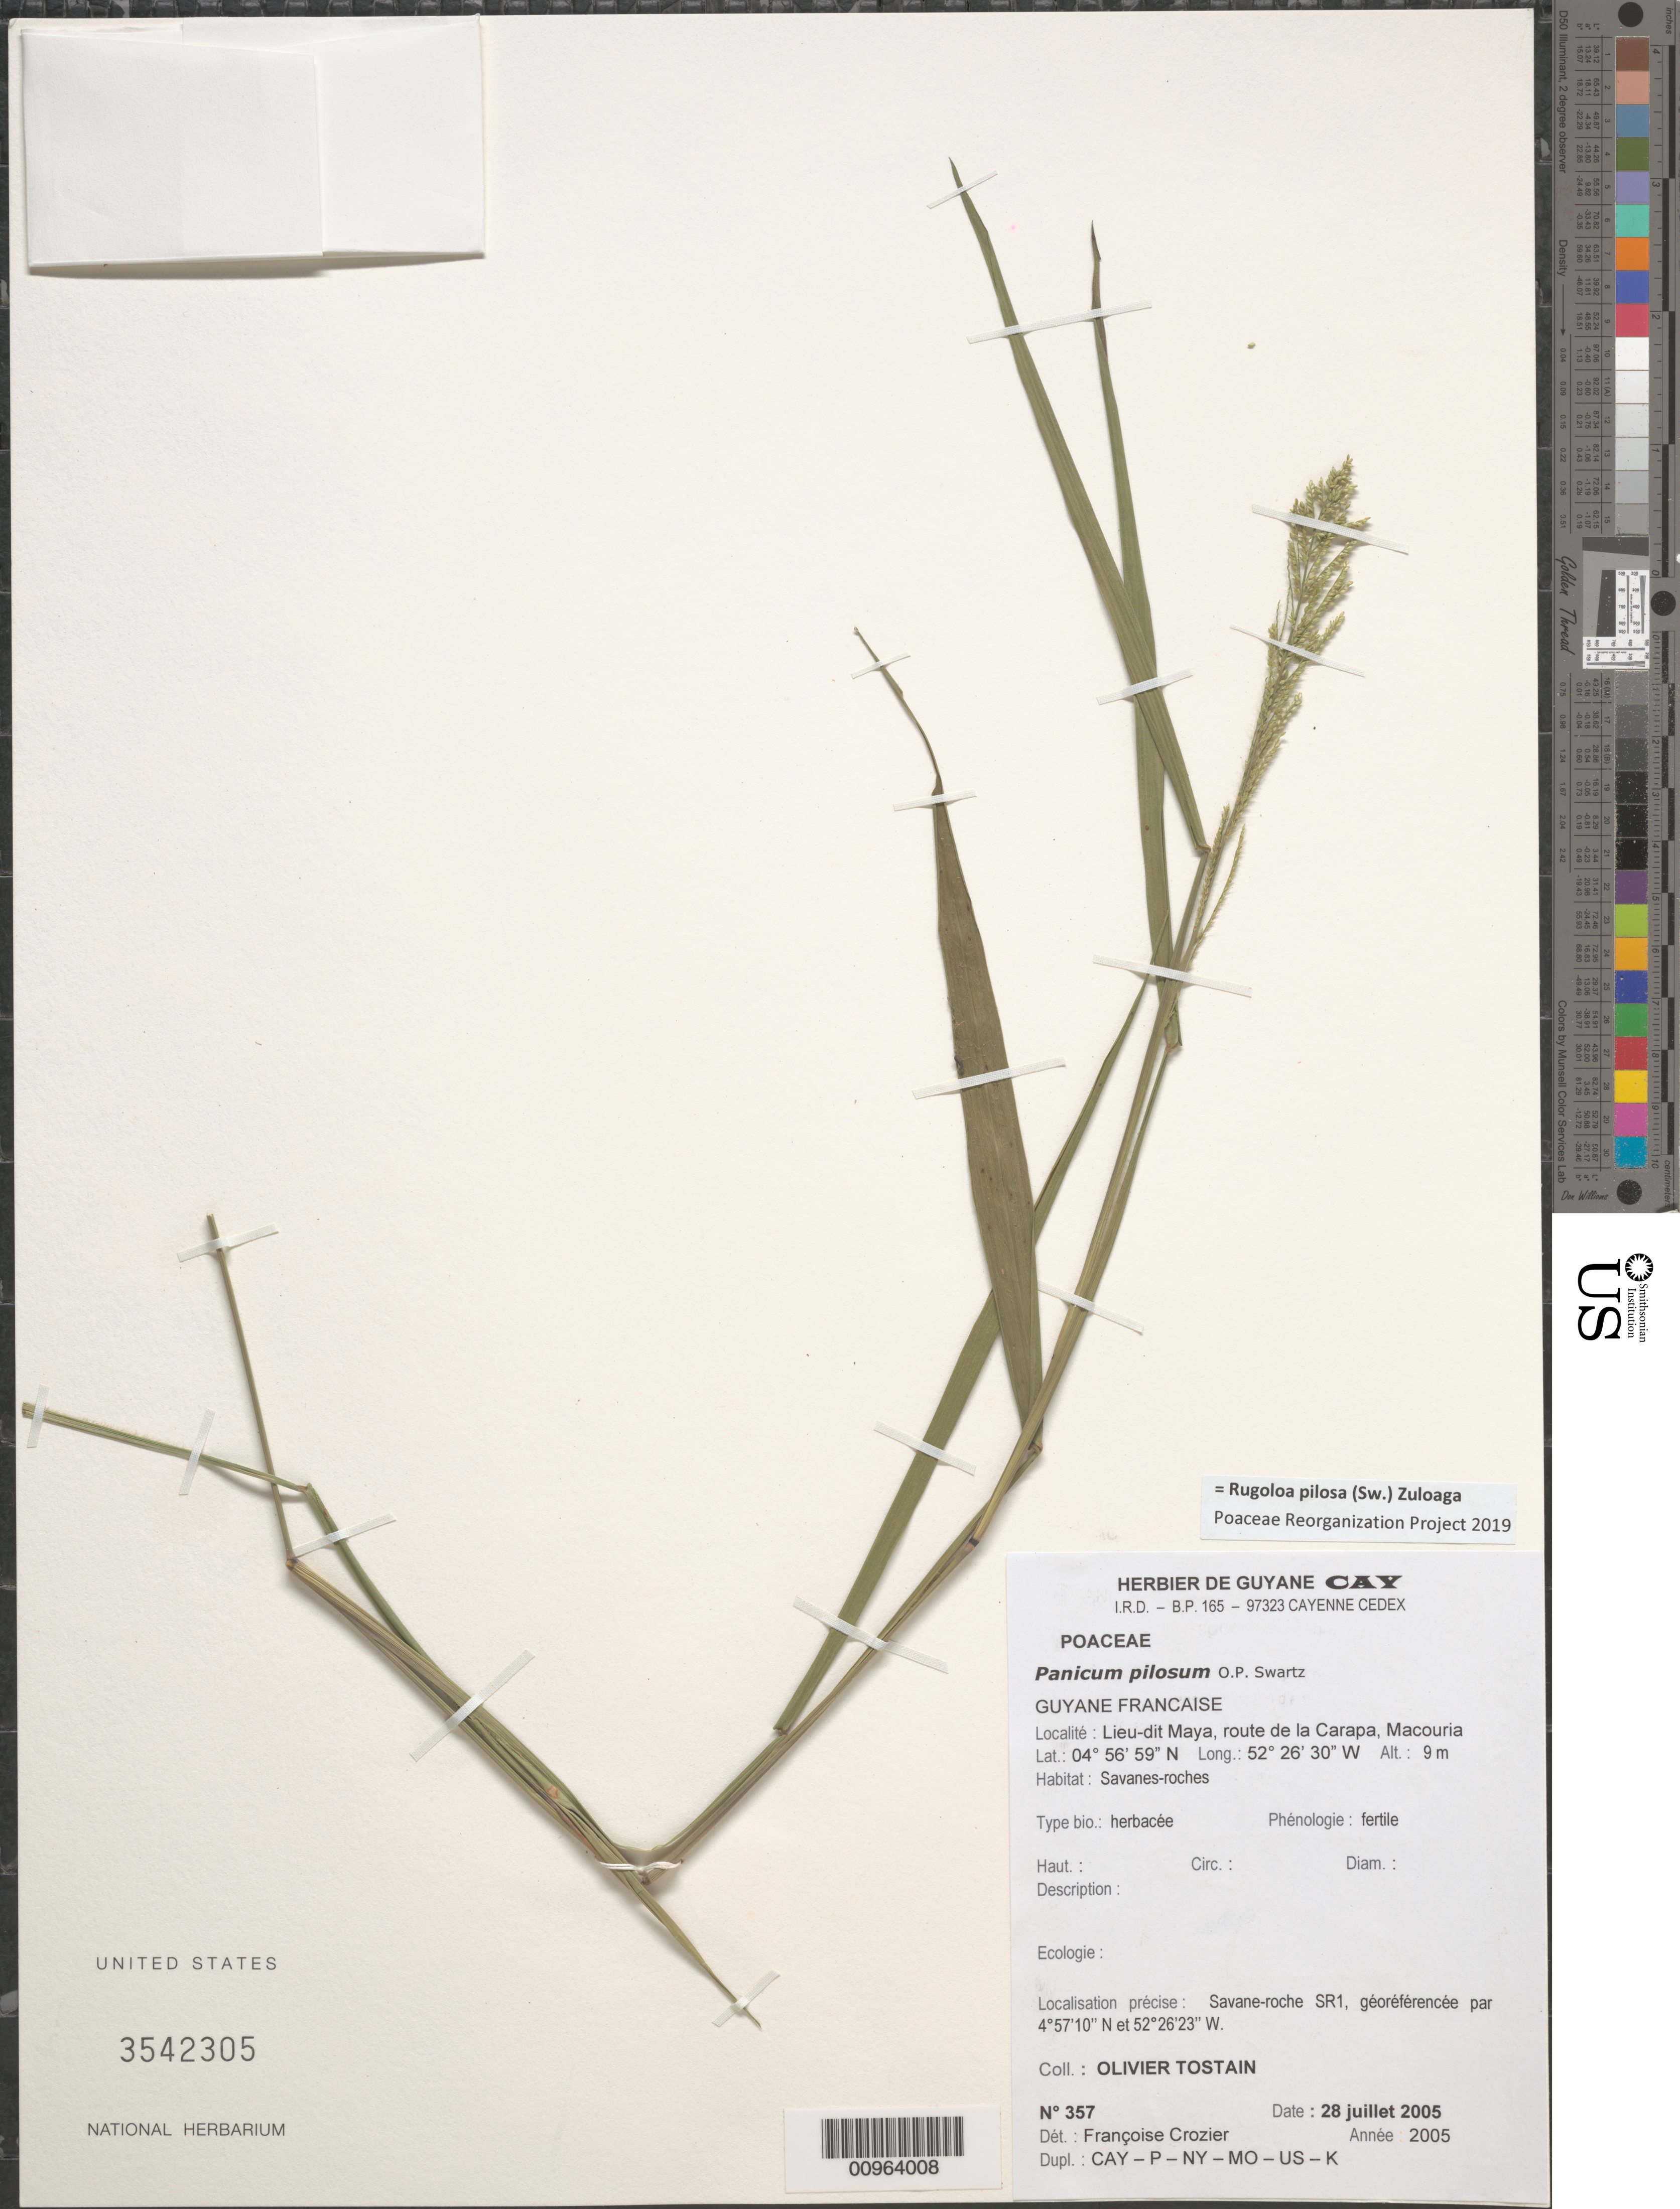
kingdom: Plantae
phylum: Tracheophyta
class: Liliopsida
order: Poales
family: Poaceae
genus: Panicum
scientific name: Panicum pilosum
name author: Sw.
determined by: Crozier, F.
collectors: O. Tostain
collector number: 357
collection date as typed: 28-Jul-05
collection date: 2005-07-28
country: French Guiana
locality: Lieu-did Maya, route de la Carapa, Macouria. Savane-roche SR1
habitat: Savanes-roches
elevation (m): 9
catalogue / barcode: US 3542305